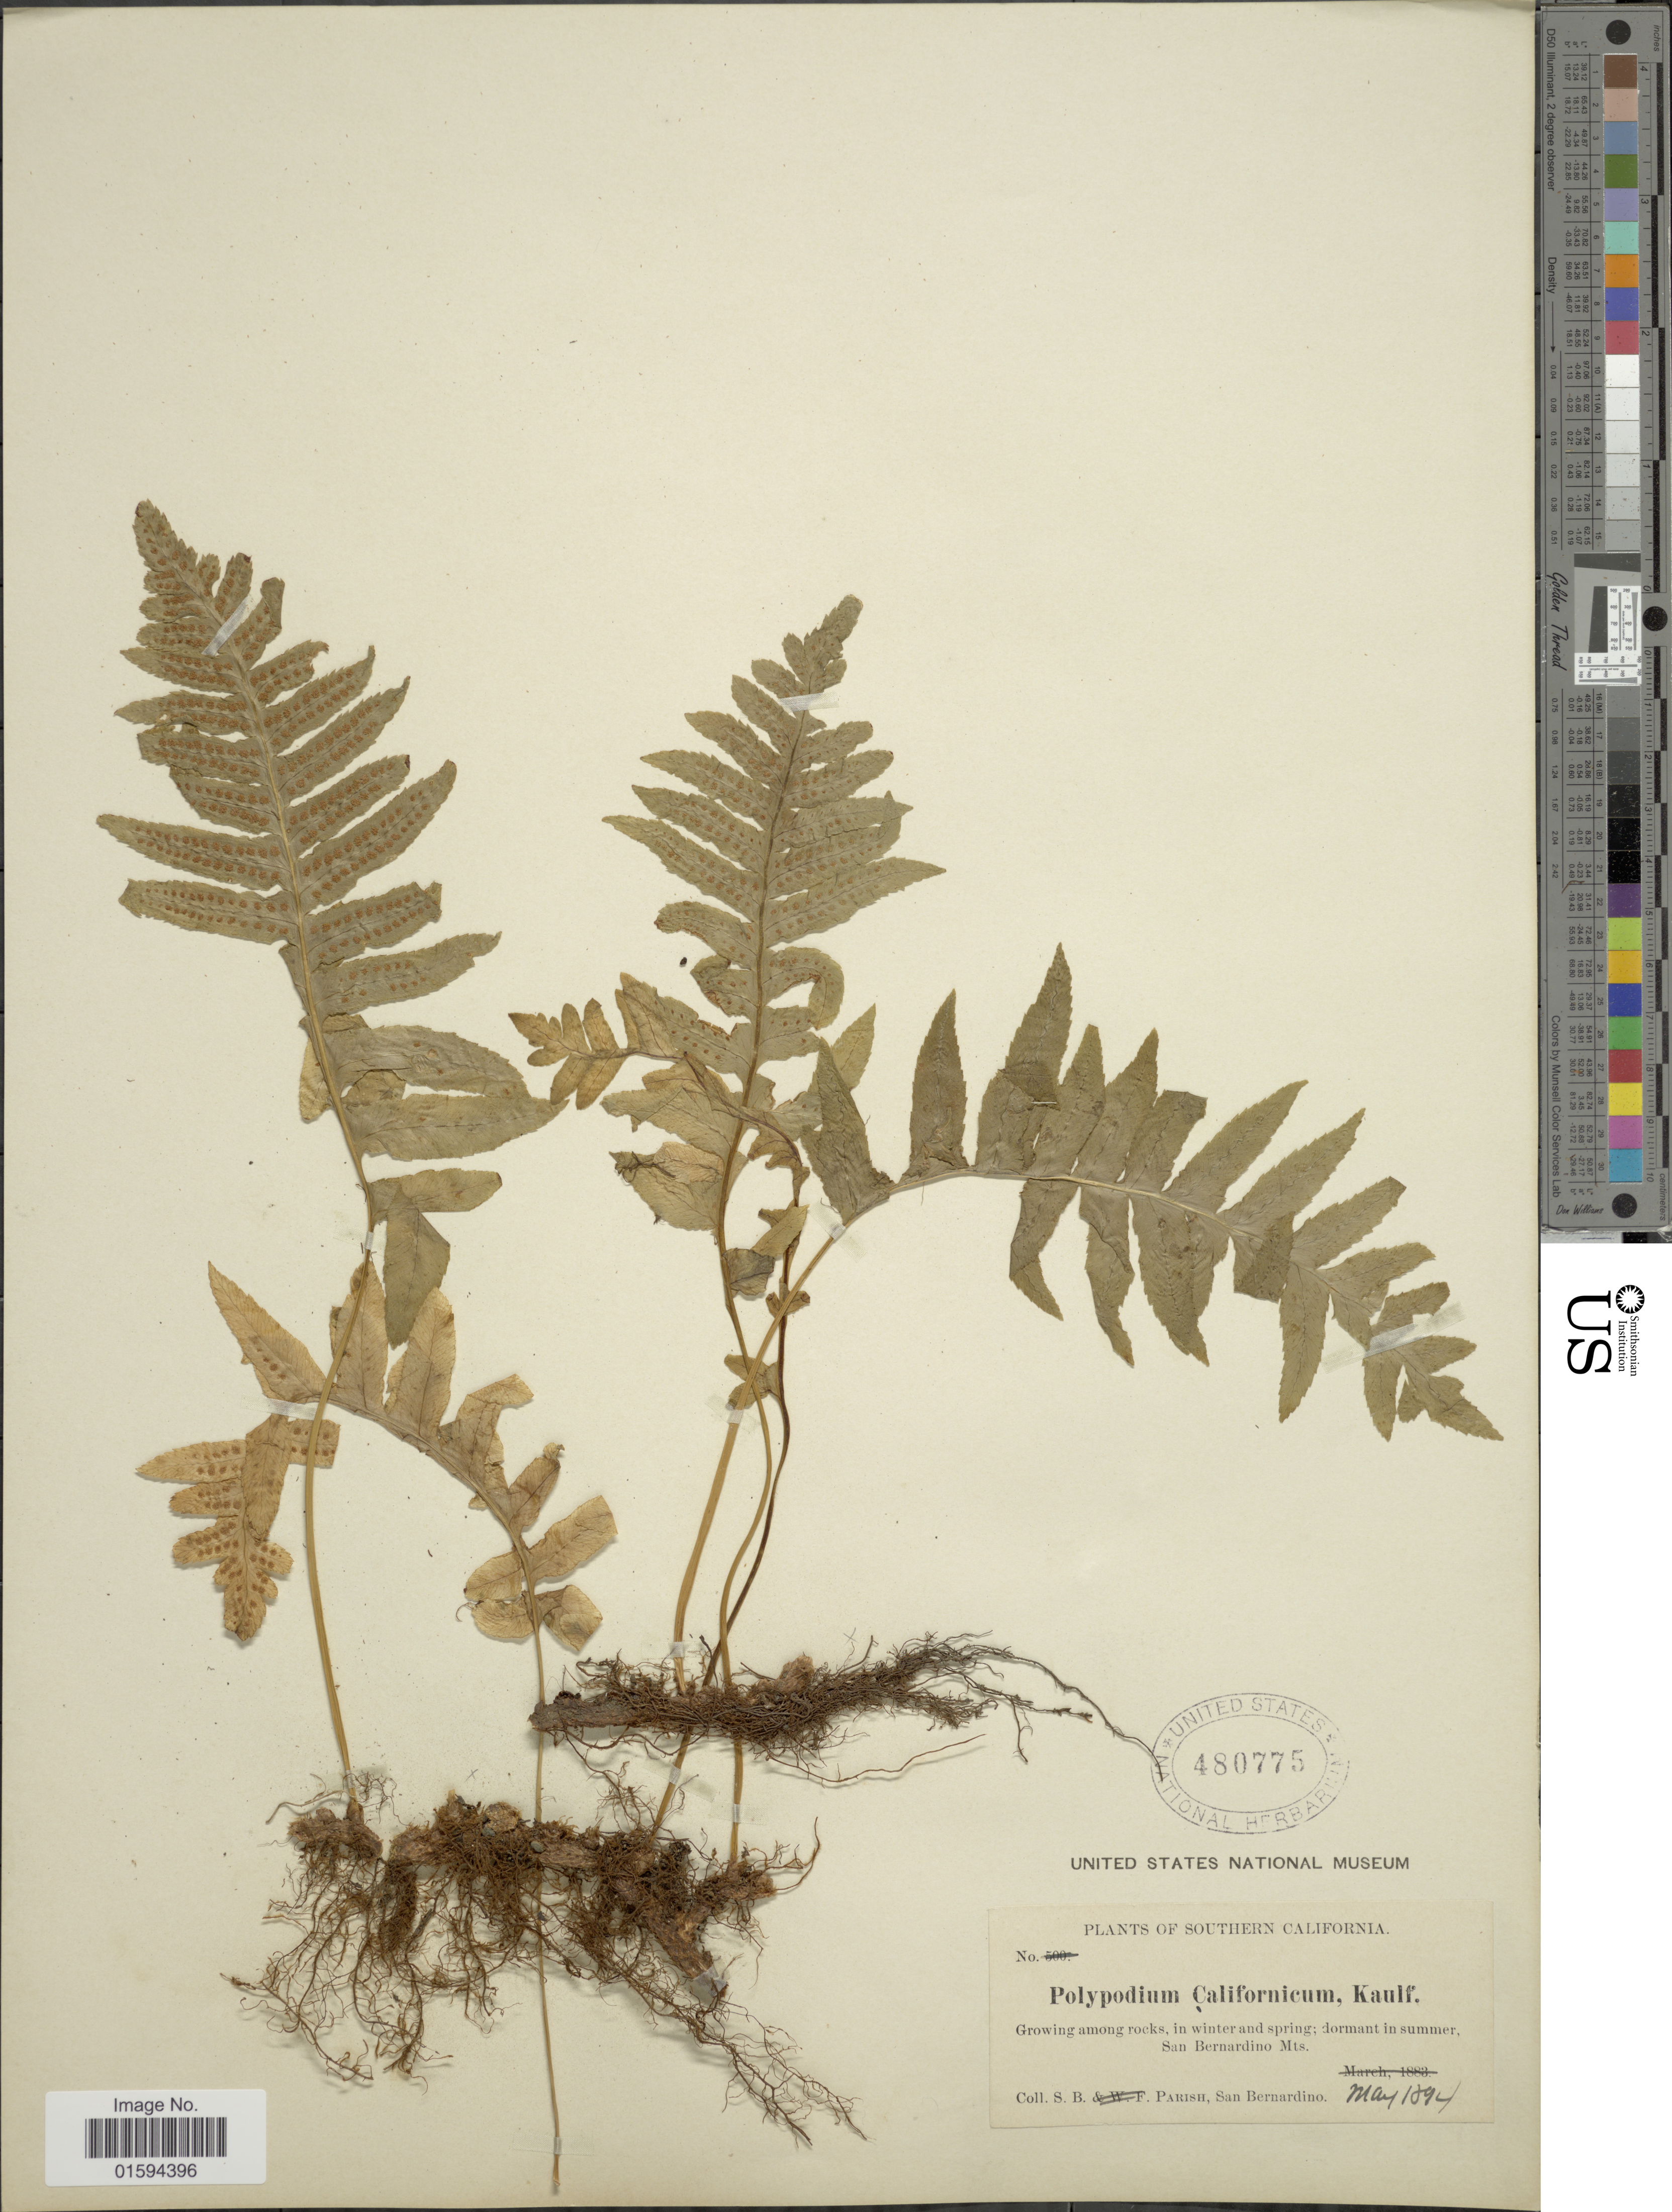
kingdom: Plantae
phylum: Tracheophyta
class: Polypodiopsida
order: Polypodiales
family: Polypodiaceae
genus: Polypodium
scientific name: Polypodium californicum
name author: Kaulf.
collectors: S. B. Parish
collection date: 1894-05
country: United States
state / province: California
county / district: San Bernardino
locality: Southern California, among rocks, in winter and spring; dormant in summer, San Bernardino Mts, San Bernardino.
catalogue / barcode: US 480775